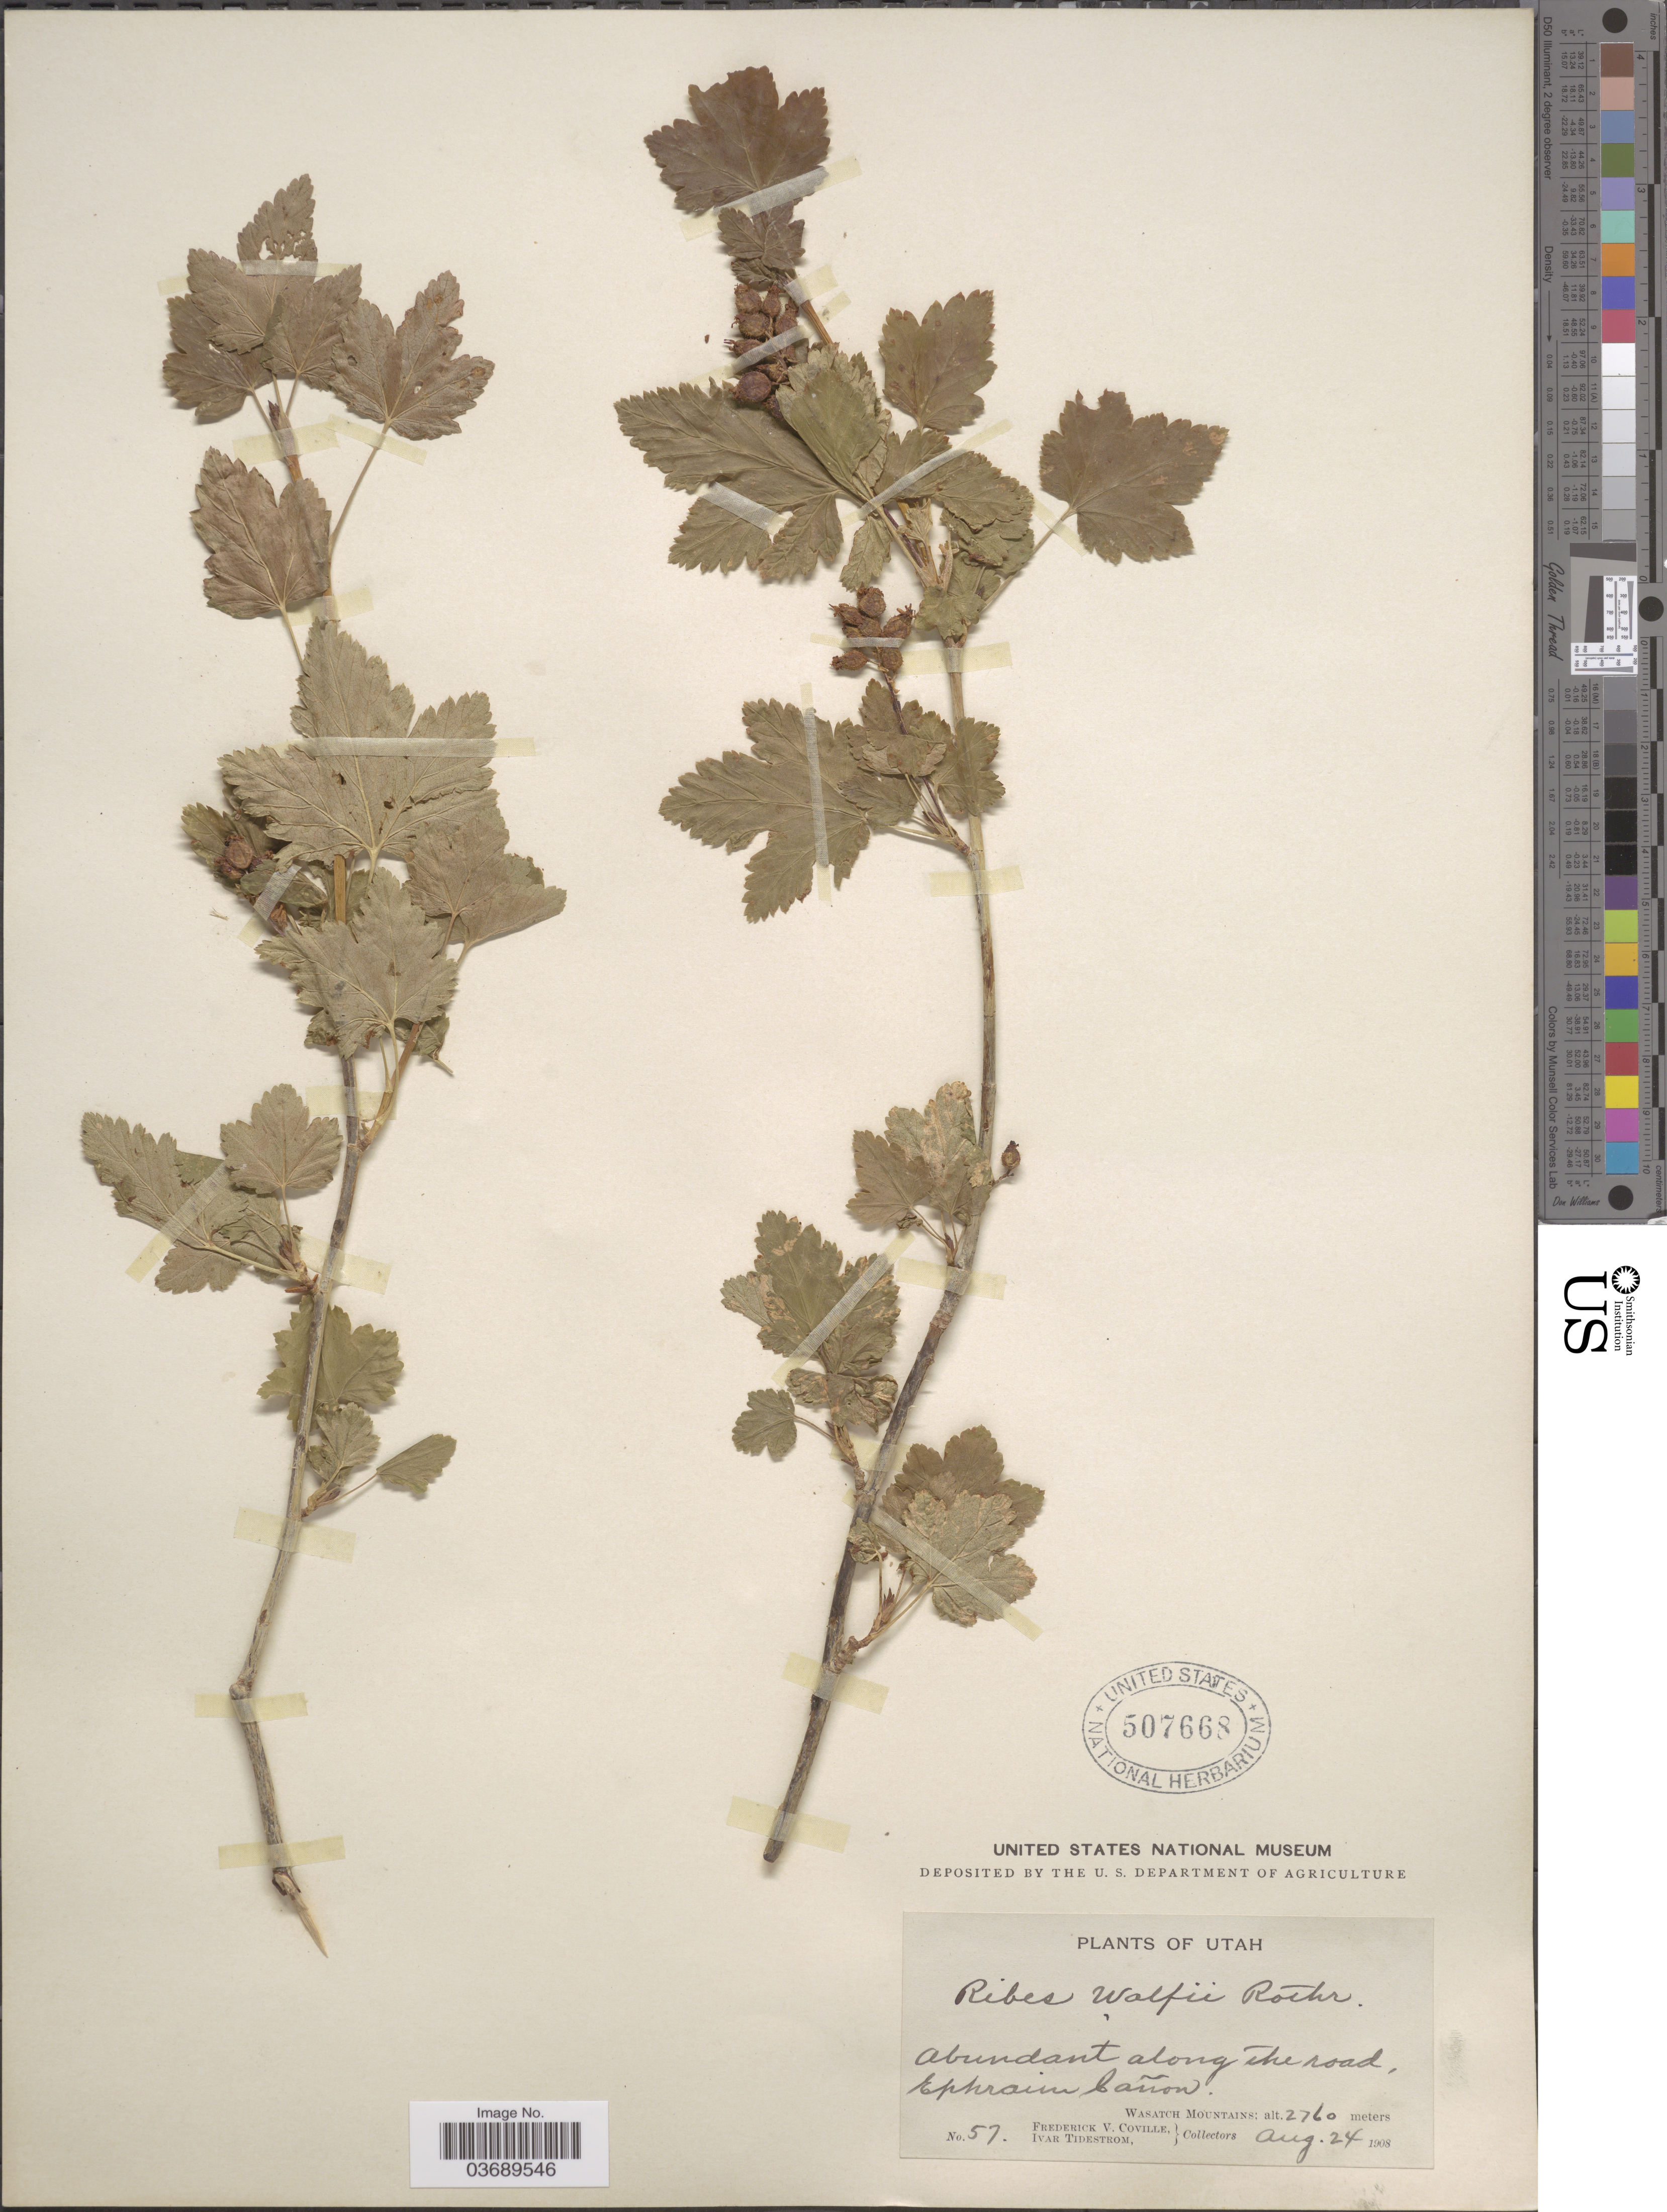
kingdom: Plantae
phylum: Tracheophyta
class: Magnoliopsida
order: Saxifragales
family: Grossulariaceae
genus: Ribes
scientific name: Ribes wolfii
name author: Rothr.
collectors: F. V. Coville & I. F. Tidestrom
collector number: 57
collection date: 1908-08-24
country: United States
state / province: Utah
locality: Abundant along the road, Ephraim Cañon. Wasatch Mountains.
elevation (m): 2760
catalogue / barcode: US 507668